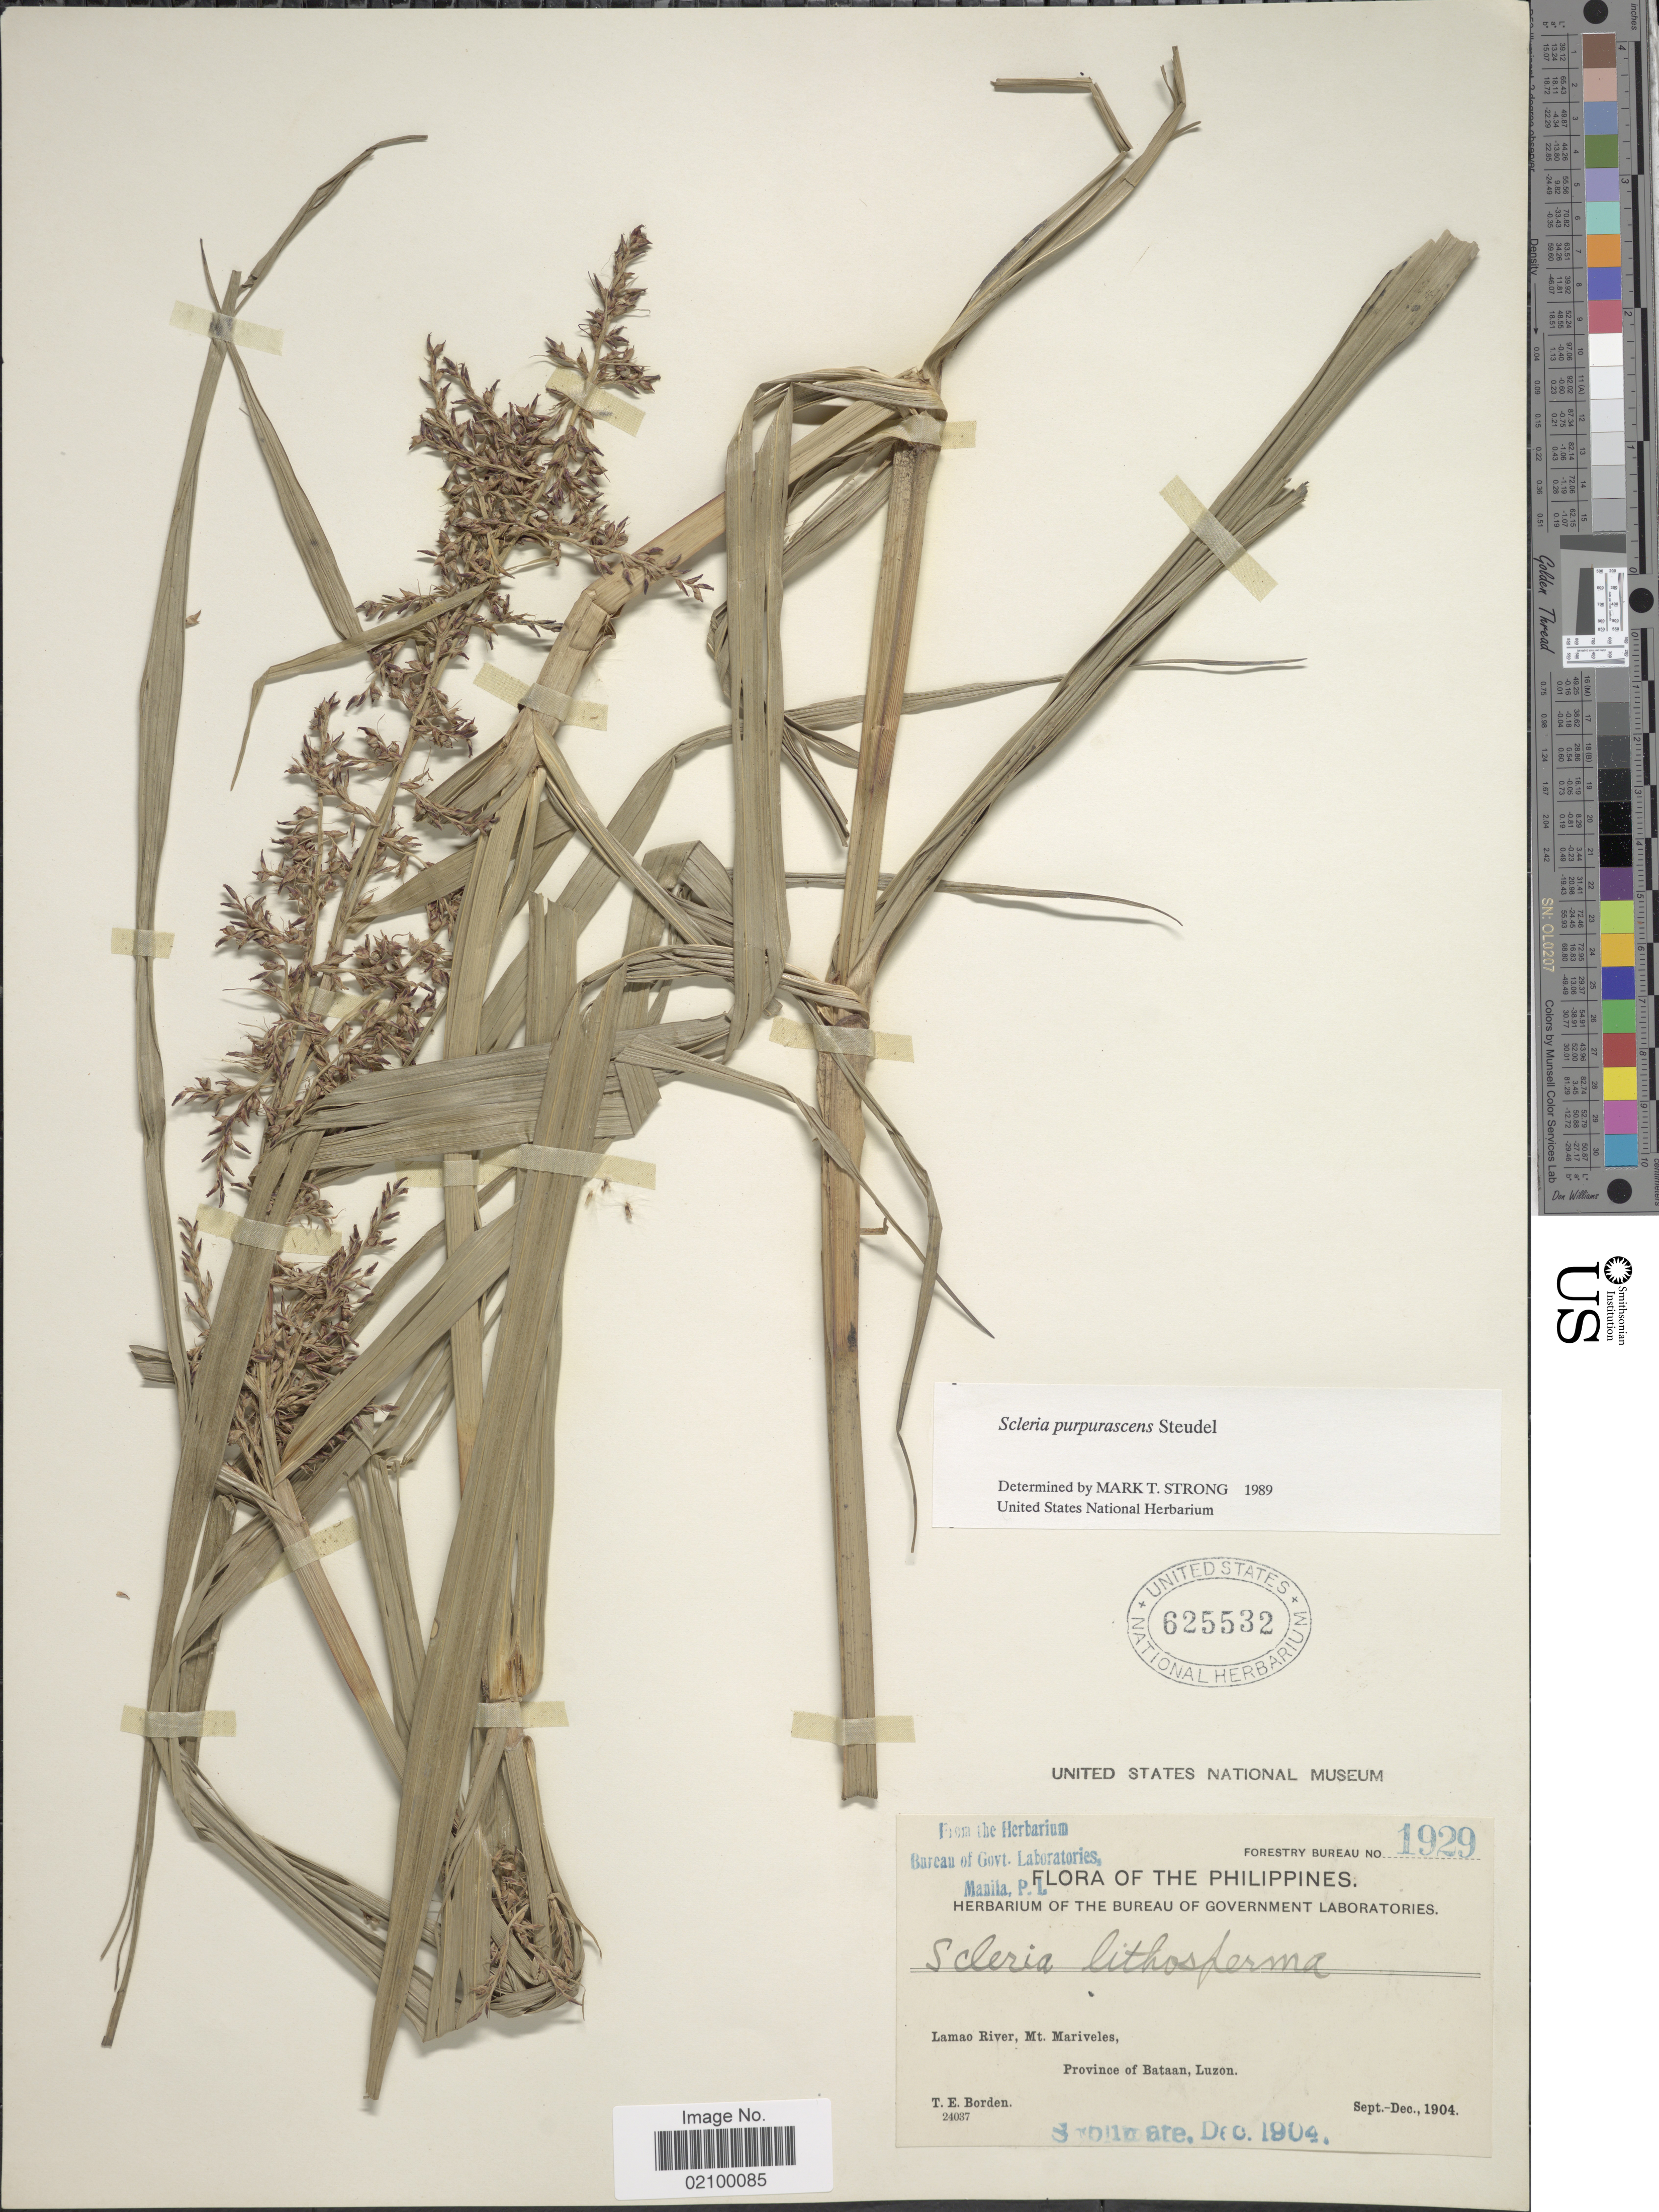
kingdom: Plantae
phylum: Tracheophyta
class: Liliopsida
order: Poales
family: Cyperaceae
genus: Scleria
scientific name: Scleria purpurascens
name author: Steud.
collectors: T. E. Borden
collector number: Forestry bureau 1929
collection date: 1904-12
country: Philippines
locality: Lamao River, Mt. Mariveles, Province of Bataan, Luzon, [illegible text]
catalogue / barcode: US 625532